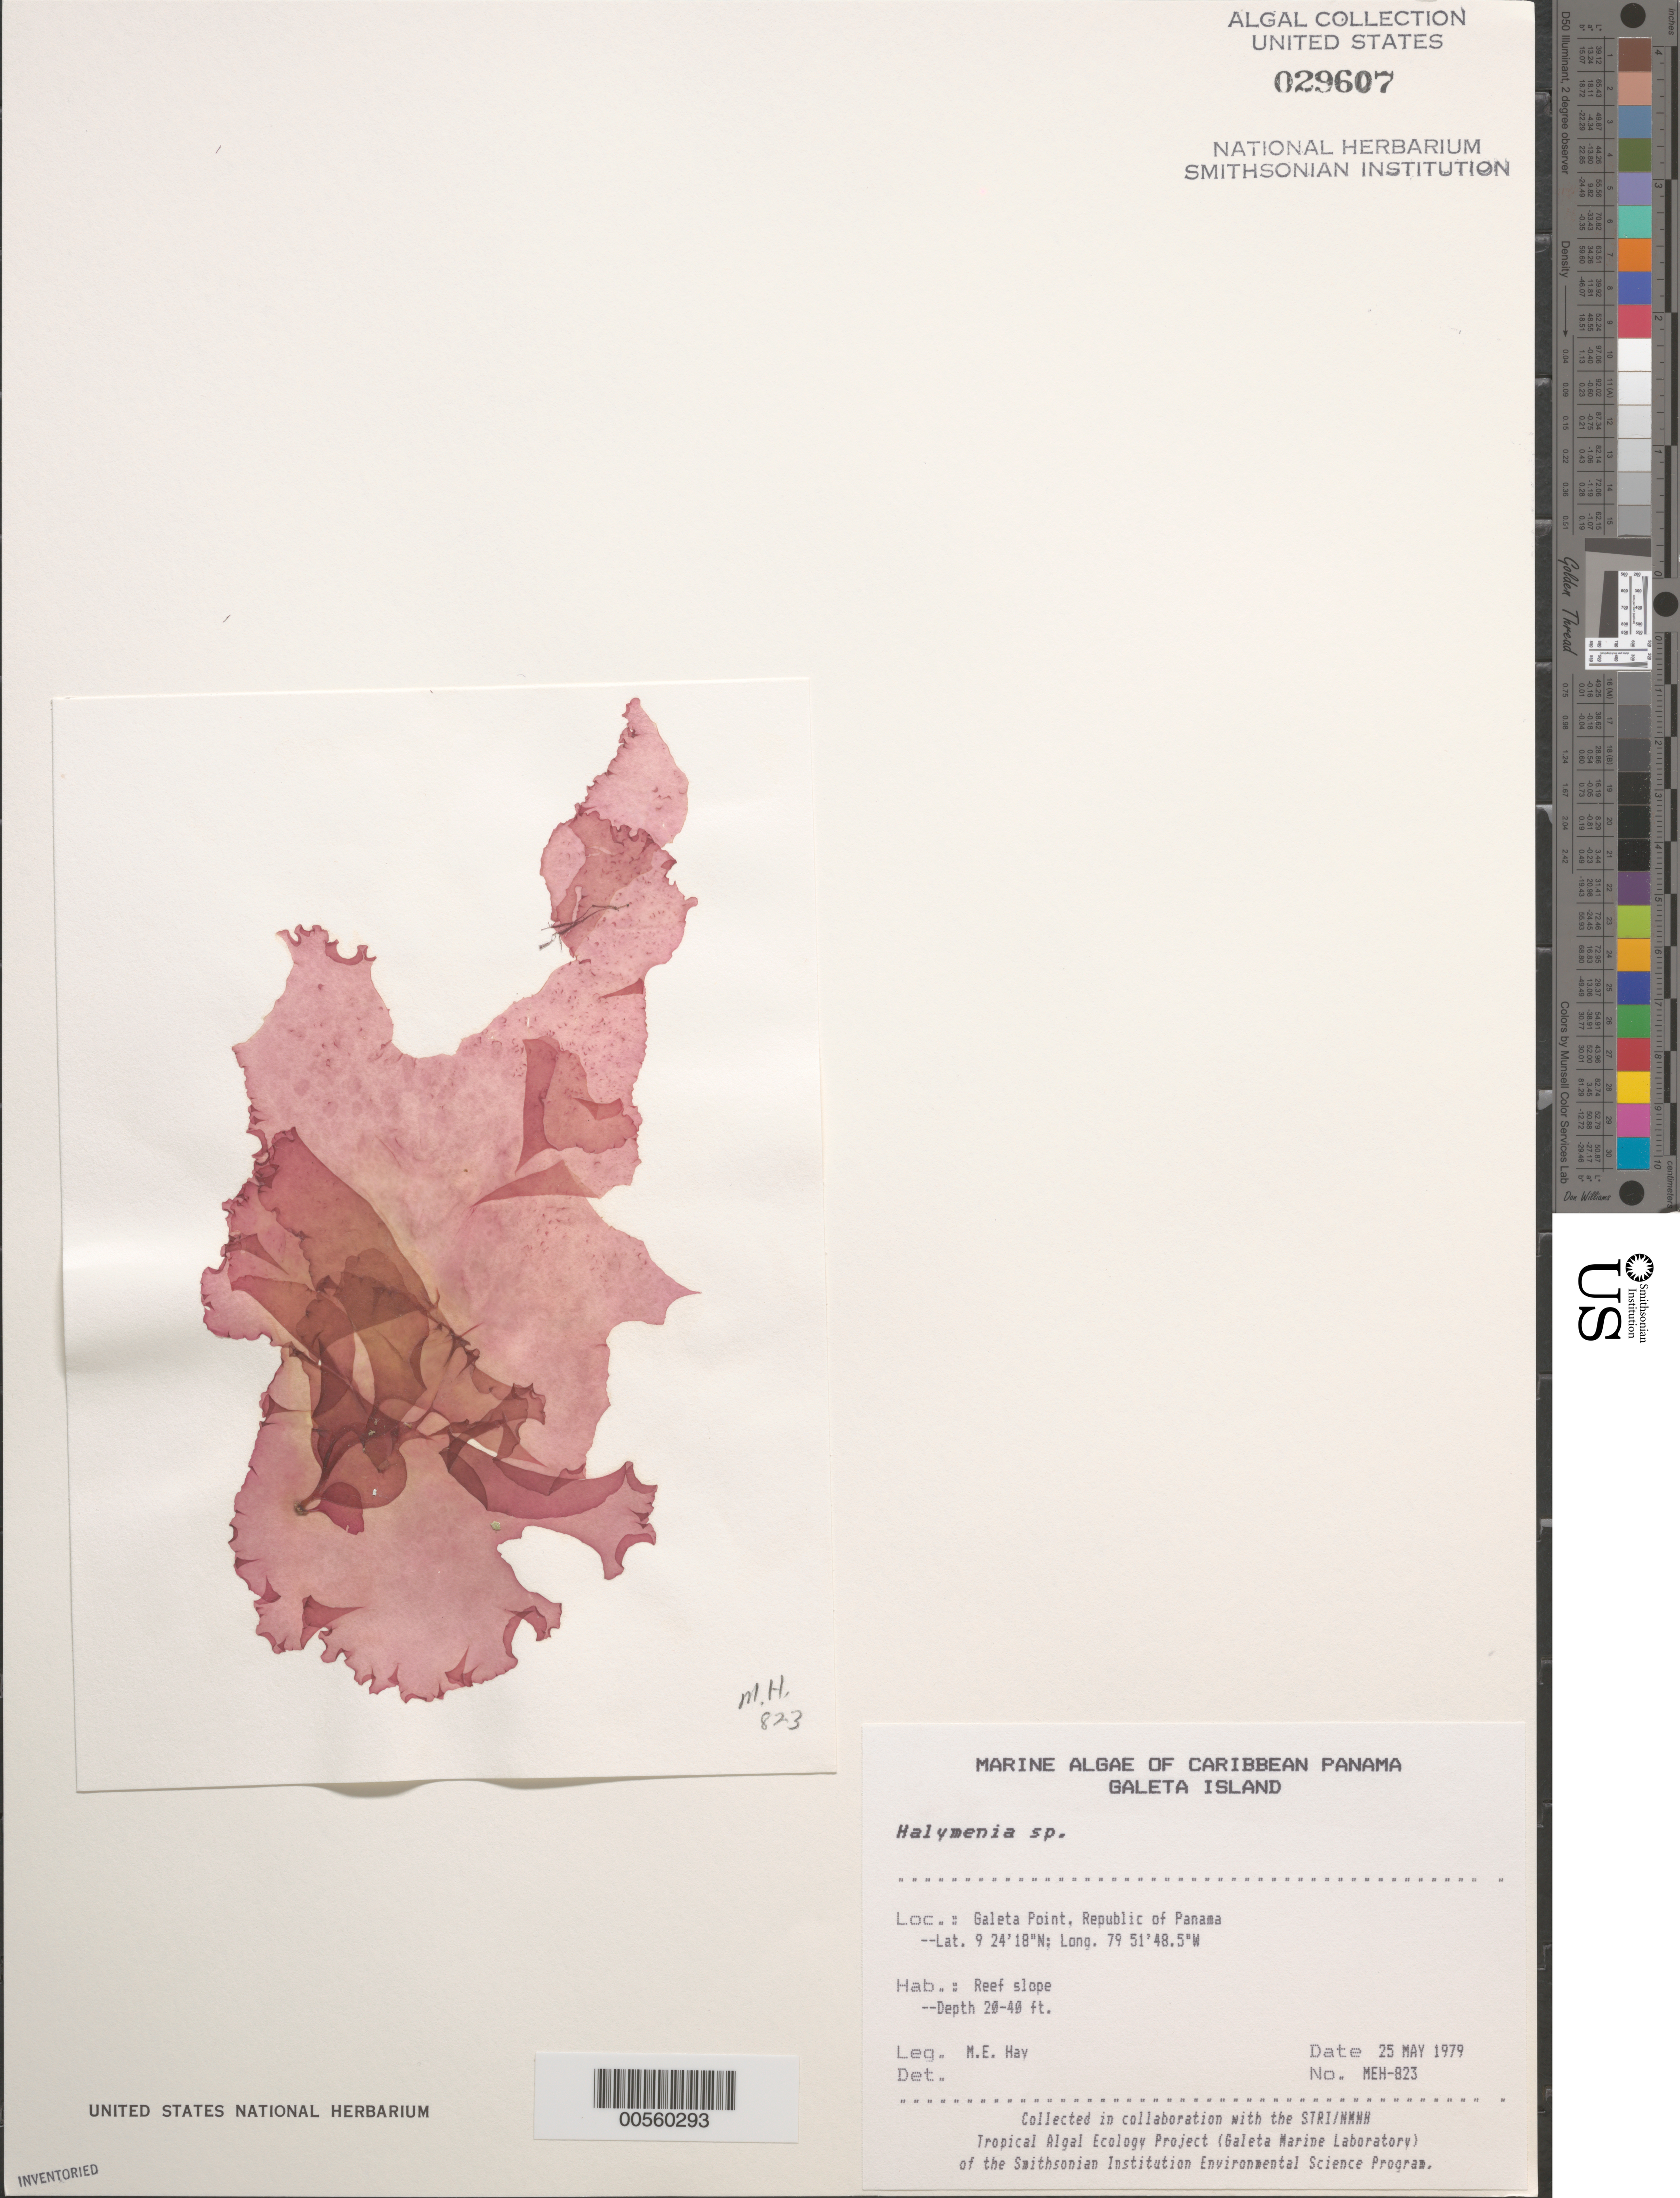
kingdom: Plantae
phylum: Rhodophyta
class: Florideophyceae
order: Halymeniales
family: Halymeniaceae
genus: Halymenia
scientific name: Halymenia sp.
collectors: M. E. Hay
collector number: MEH-823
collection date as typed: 25 May 1979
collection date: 1979-05-25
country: Panama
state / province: Colón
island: Galeta Island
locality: Galeta Point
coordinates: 9 24' 18" N, 79 51' 48.5" W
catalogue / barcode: US 29607